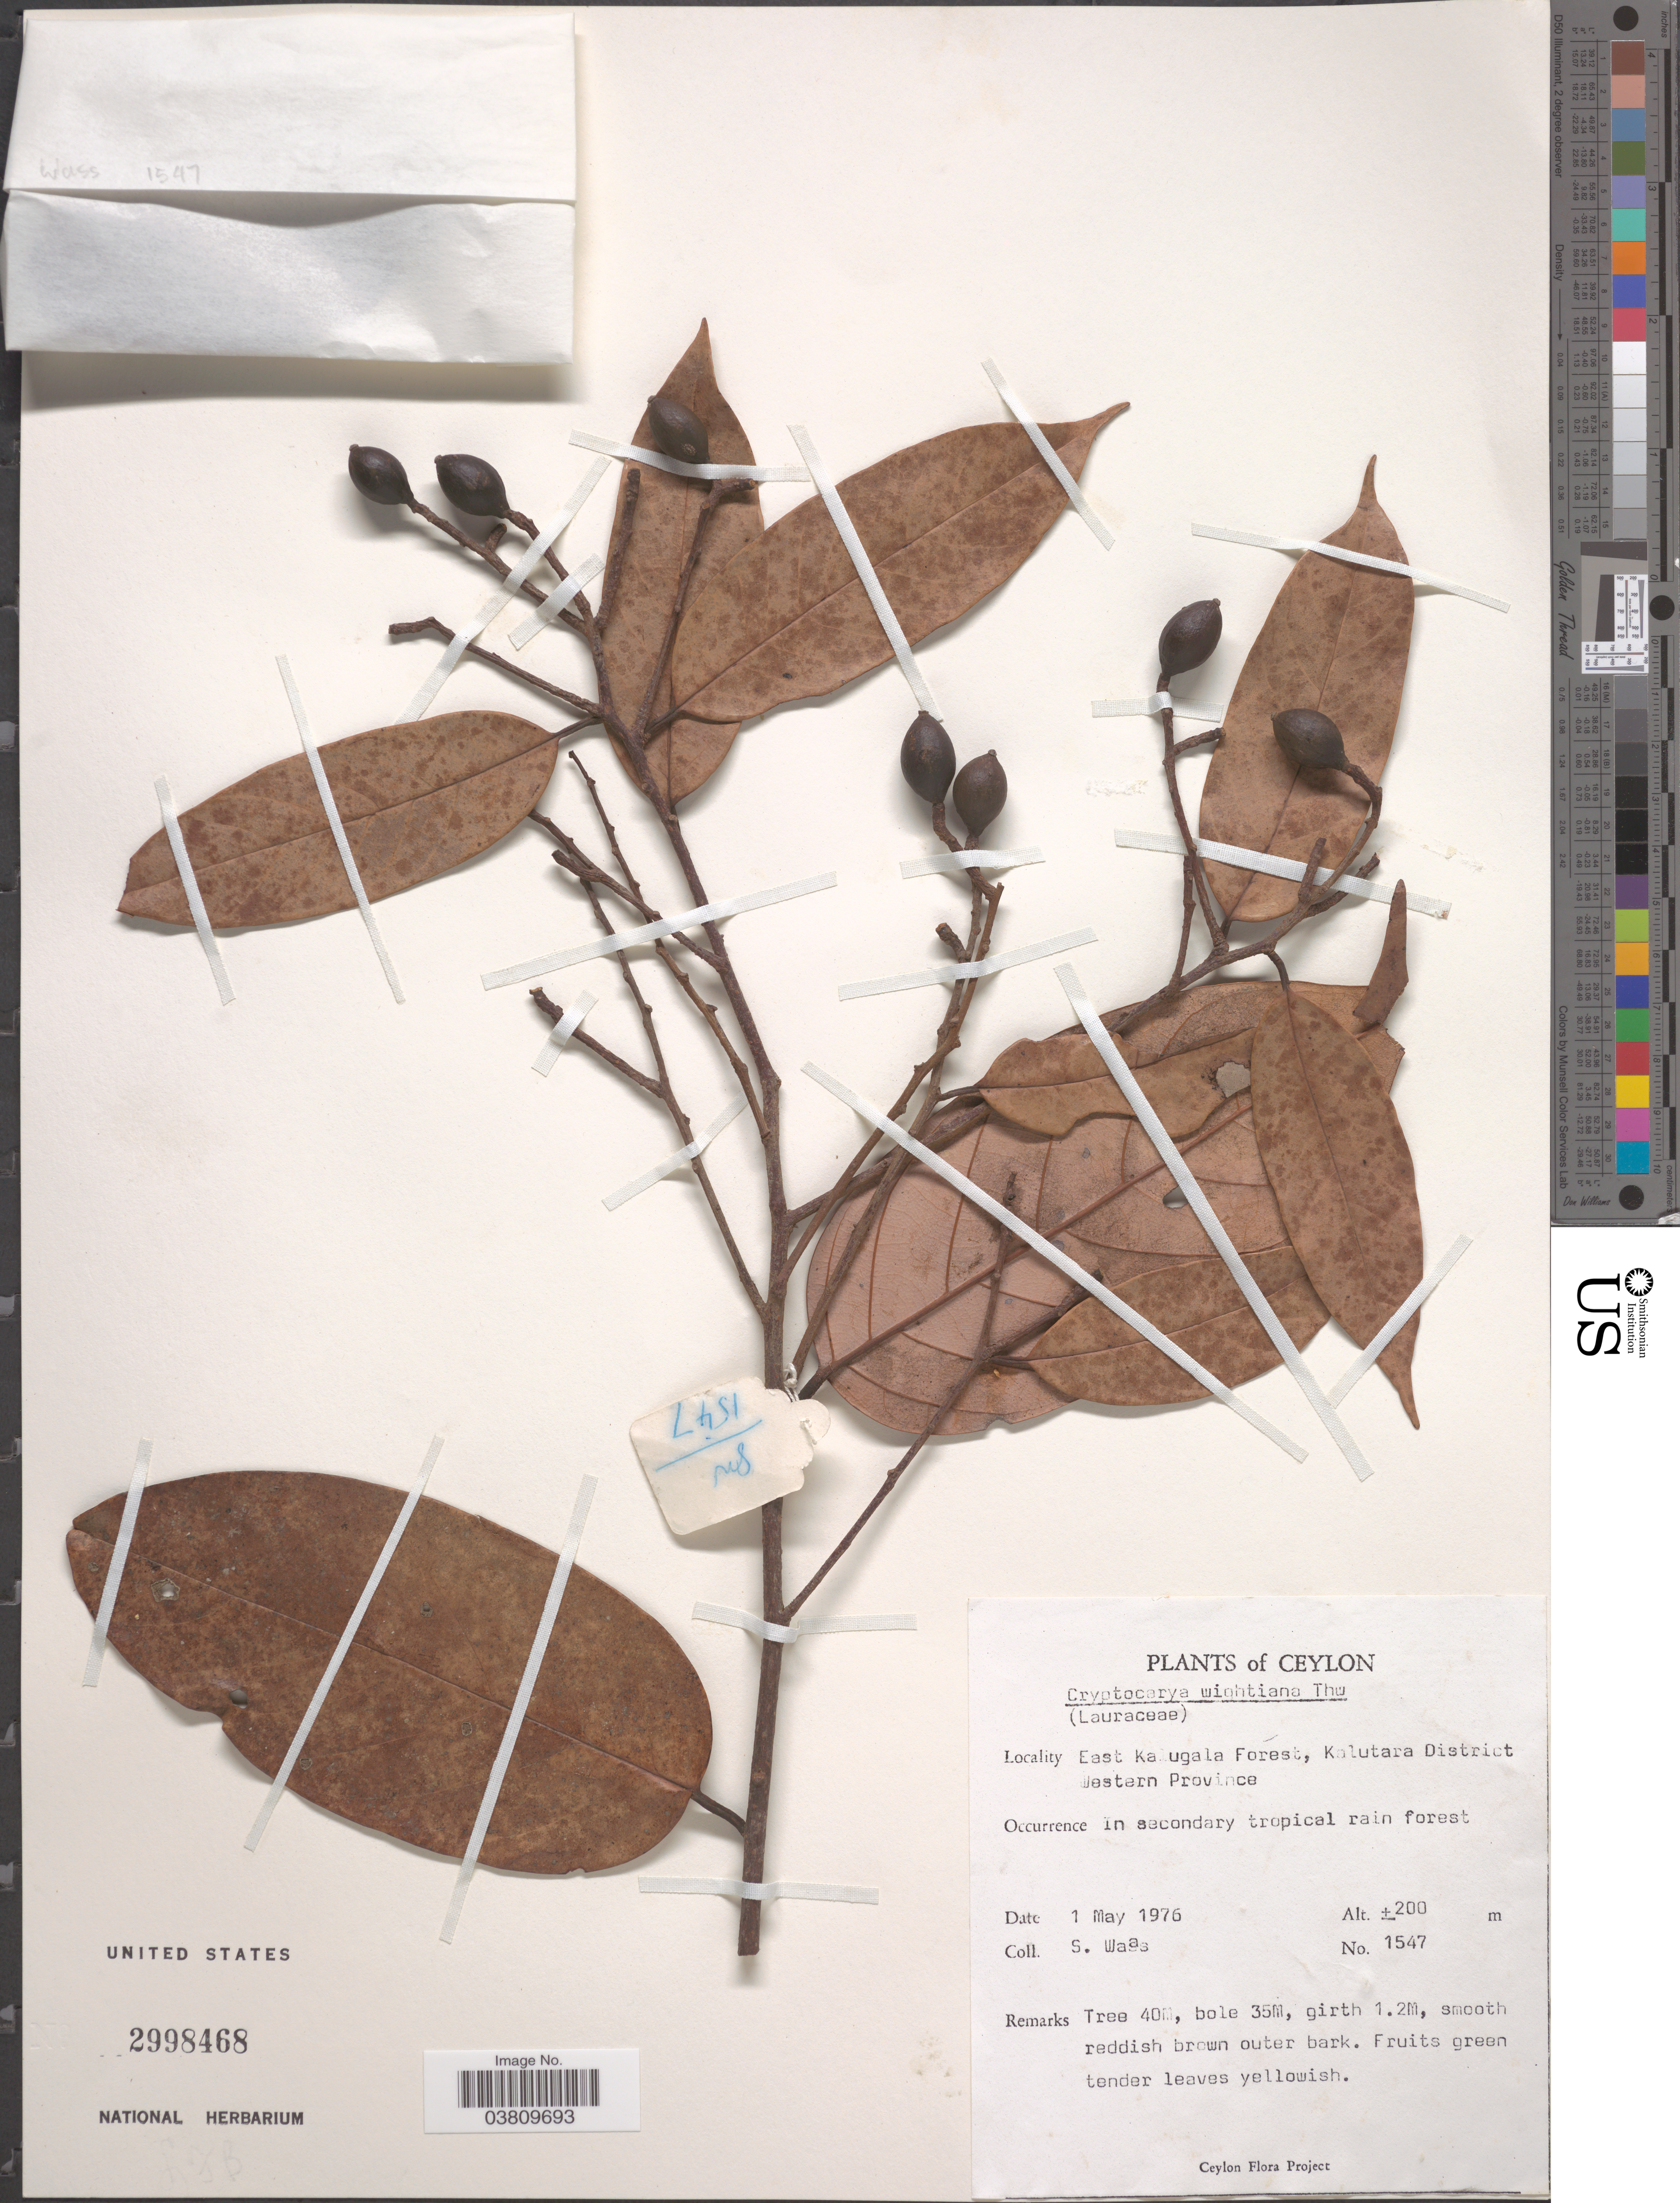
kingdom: Plantae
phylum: Tracheophyta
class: Magnoliopsida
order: Laurales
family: Lauraceae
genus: Cryptocarya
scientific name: Cryptocarya wightiana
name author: Thwaites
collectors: S. Waas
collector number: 1547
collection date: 1976-05-01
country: Sri Lanka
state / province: Western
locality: Ceylon. East Kalugala Forest, Kalutara District.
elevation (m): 200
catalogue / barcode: US 2998468